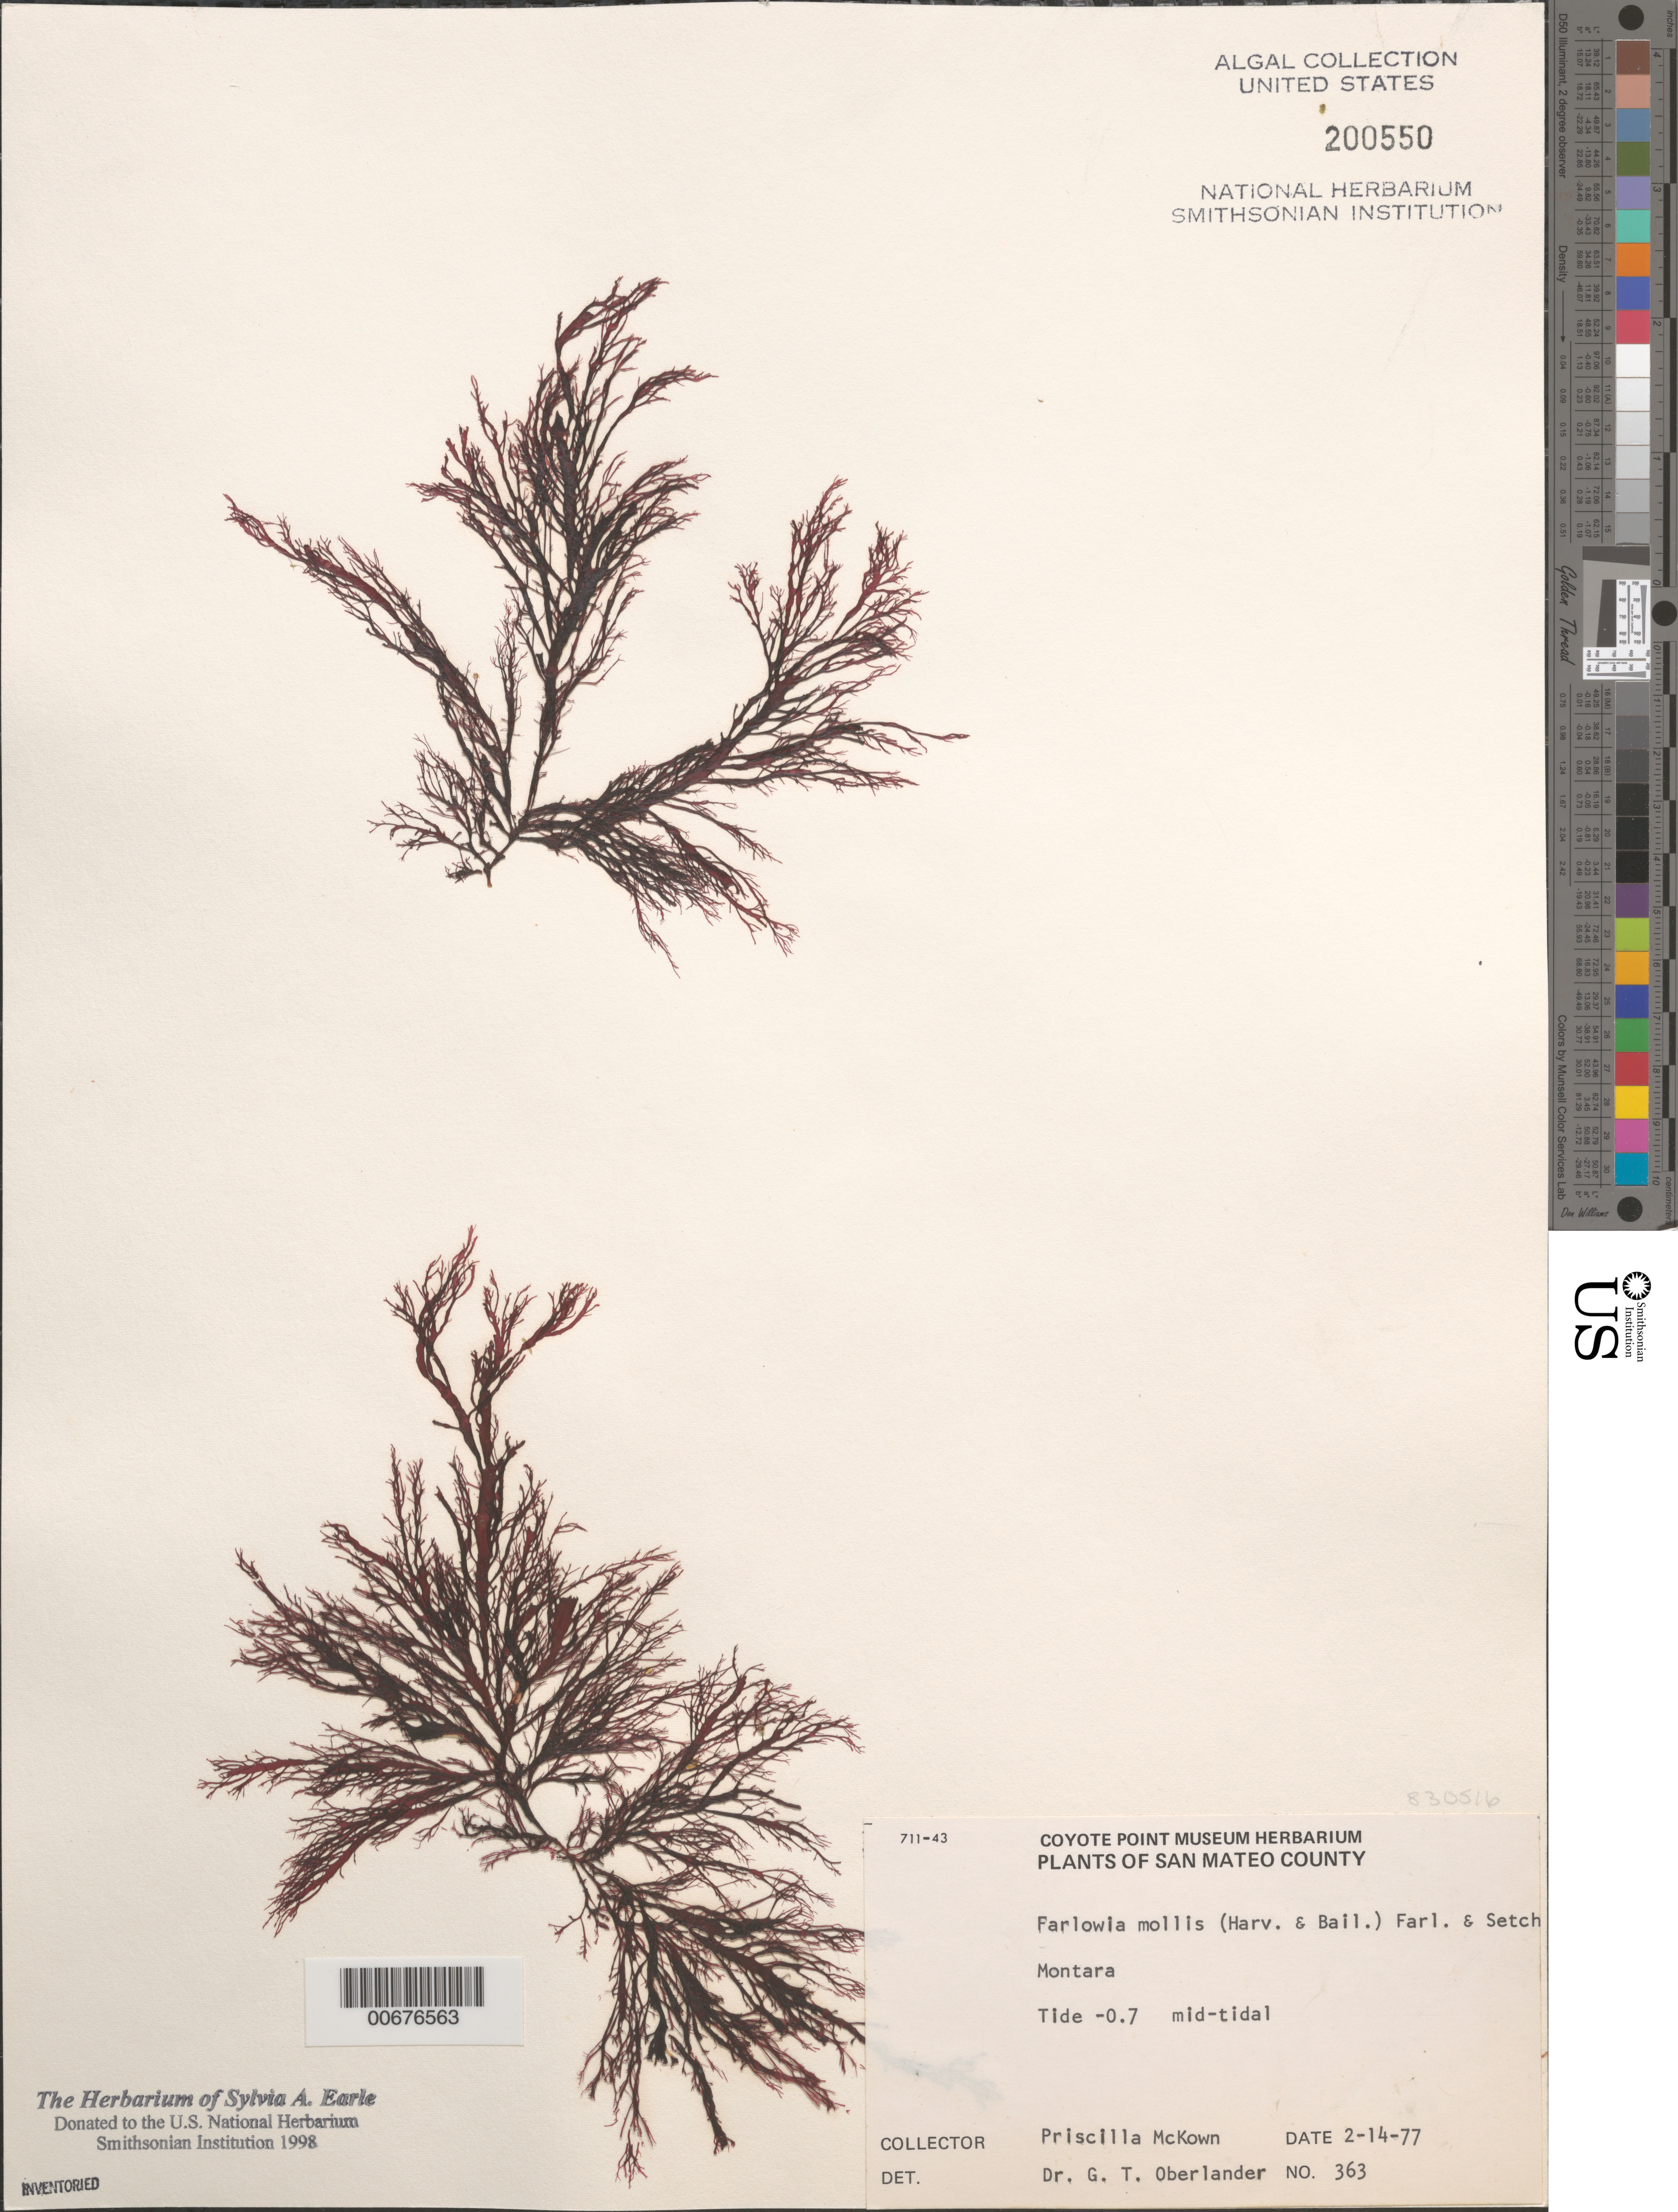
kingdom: Plantae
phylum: Rhodophyta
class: Florideophyceae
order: Gigartinales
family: Dumontiaceae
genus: Farlowia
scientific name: Farlowia mollis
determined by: Oberlander, G. T.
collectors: P. McKown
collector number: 363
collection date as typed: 14 Feb 1977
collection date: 1977-02-14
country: United States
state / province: California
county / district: San Mateo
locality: Montara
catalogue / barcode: US 200550